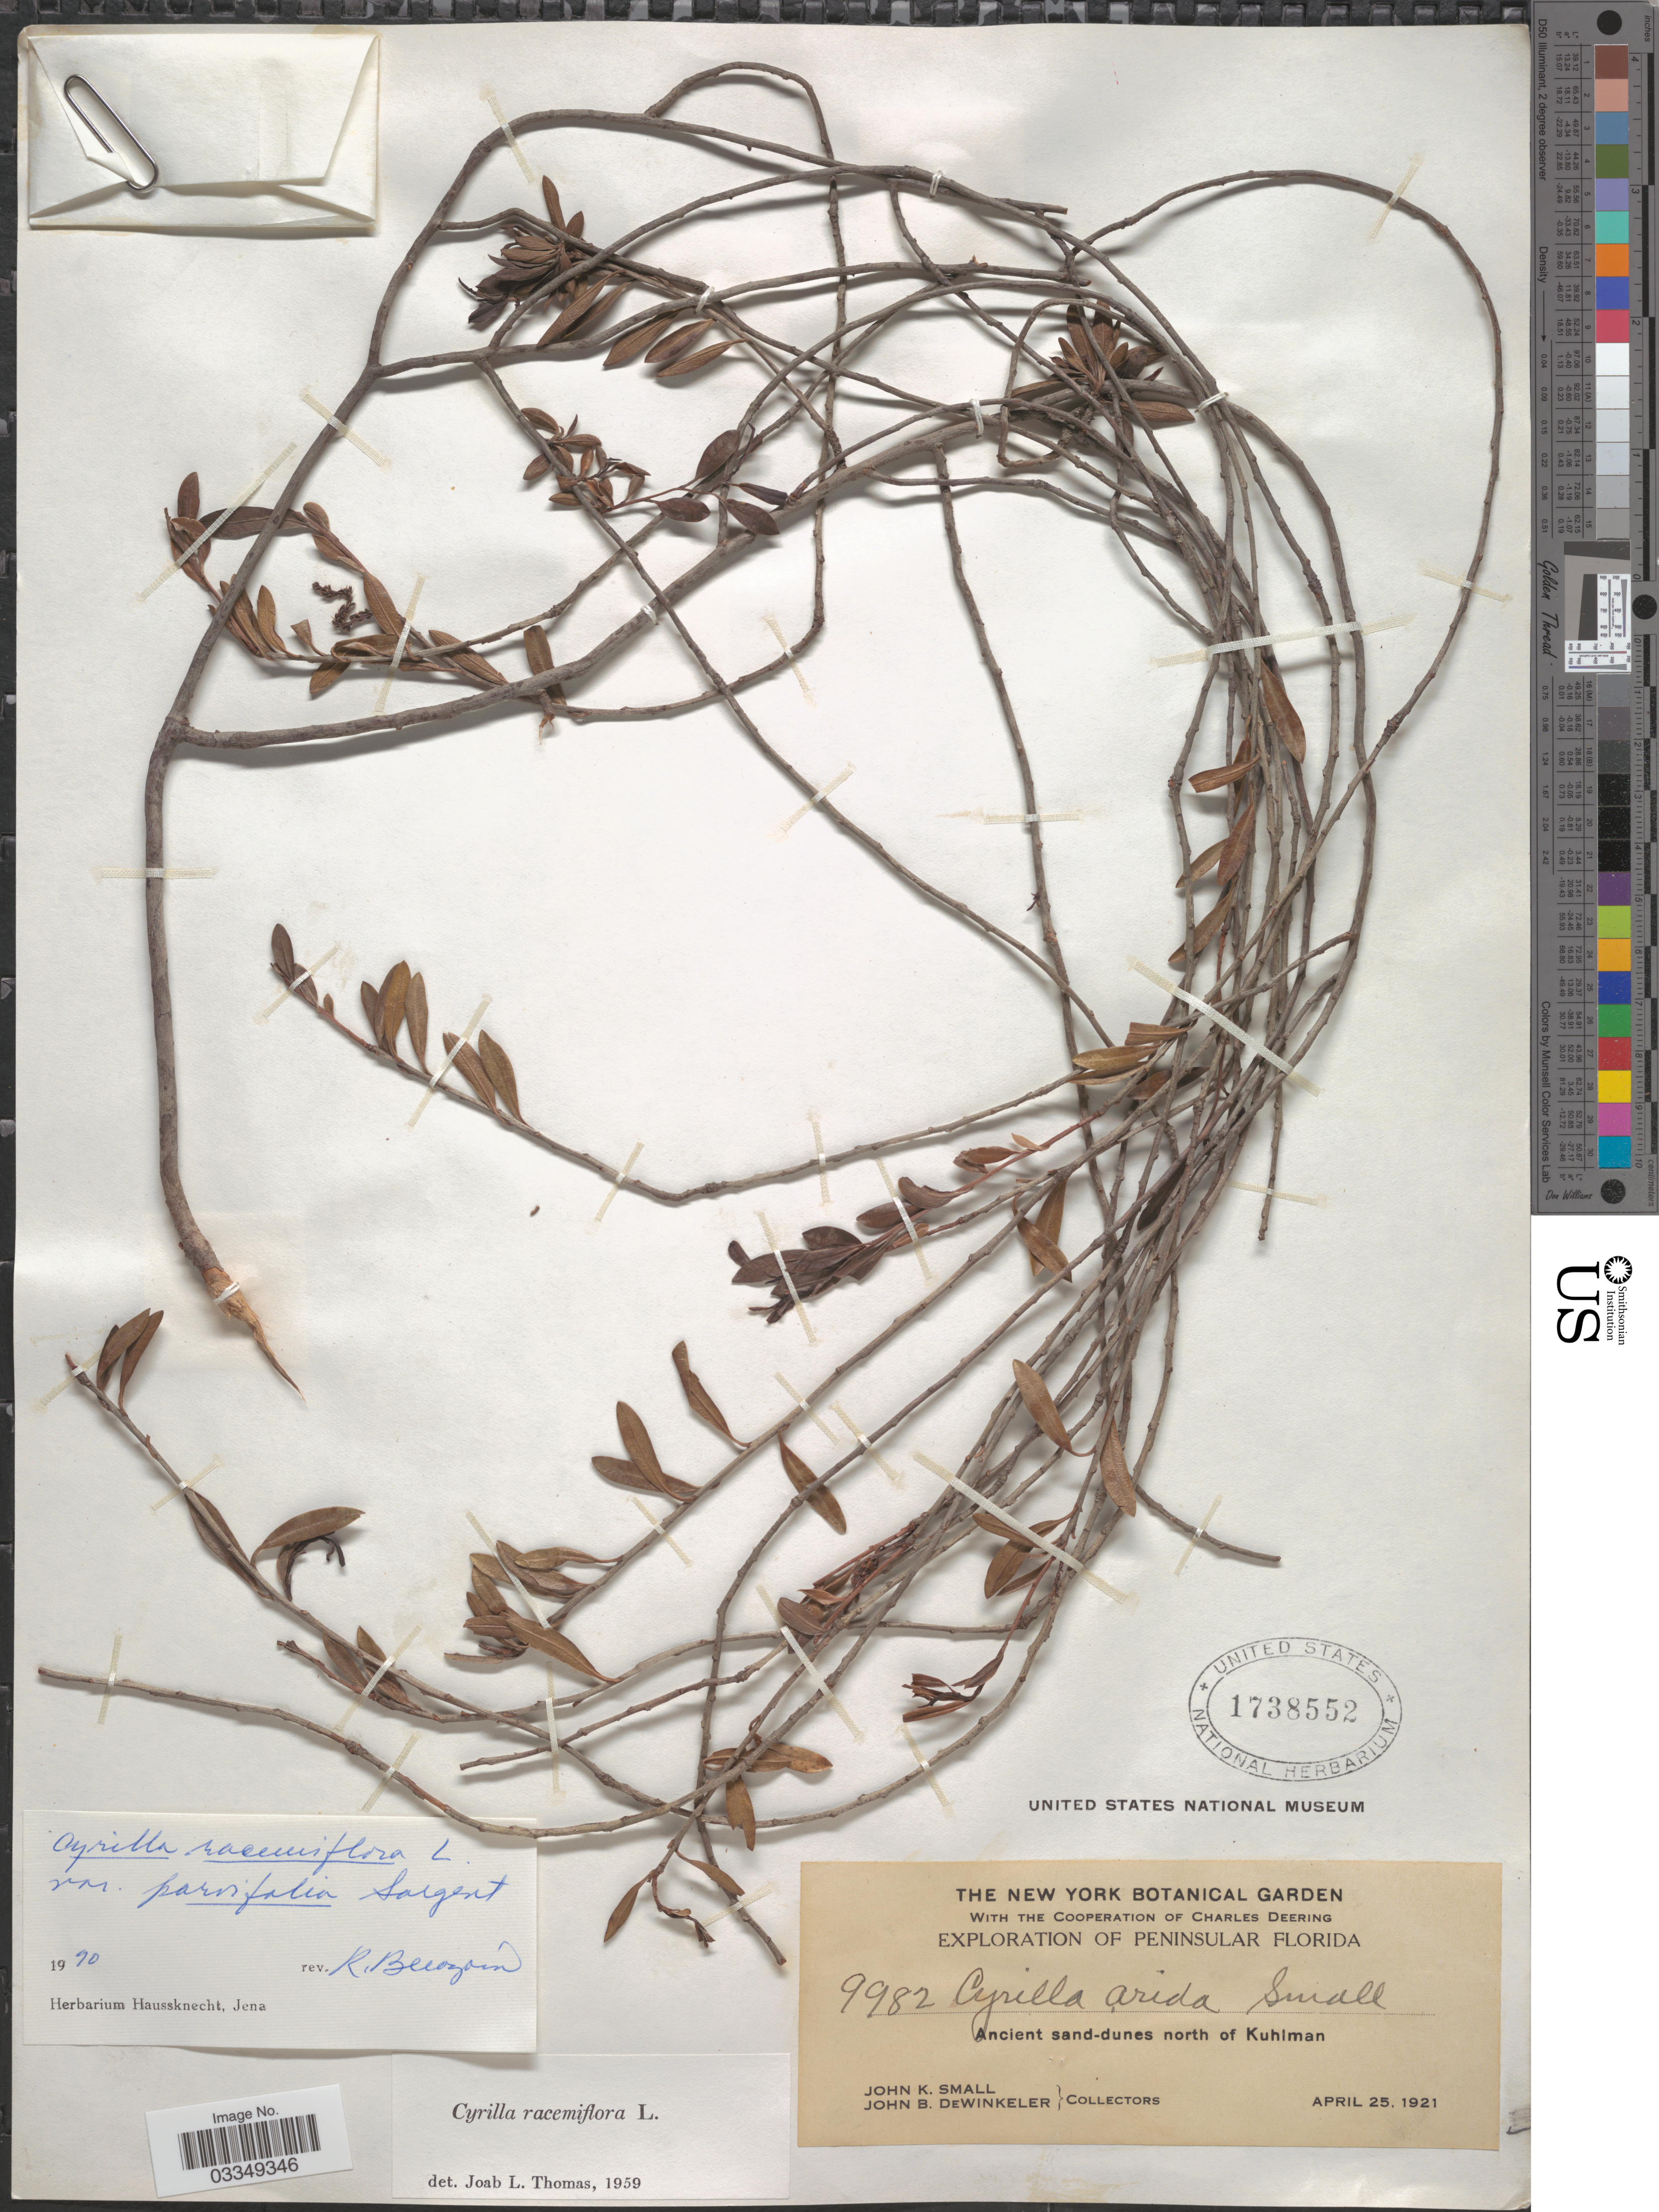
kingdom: Plantae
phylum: Tracheophyta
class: Magnoliopsida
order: Ericales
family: Cyrillaceae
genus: Cyrilla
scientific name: Cyrilla racemiflora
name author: L.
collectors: J. K. Small & J. B. Dewinkeler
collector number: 9982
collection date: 1921-04-25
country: United States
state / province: Florida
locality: Peninsular Florida. Ancient sand-dunes north of Kuhlman.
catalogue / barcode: US 1738552